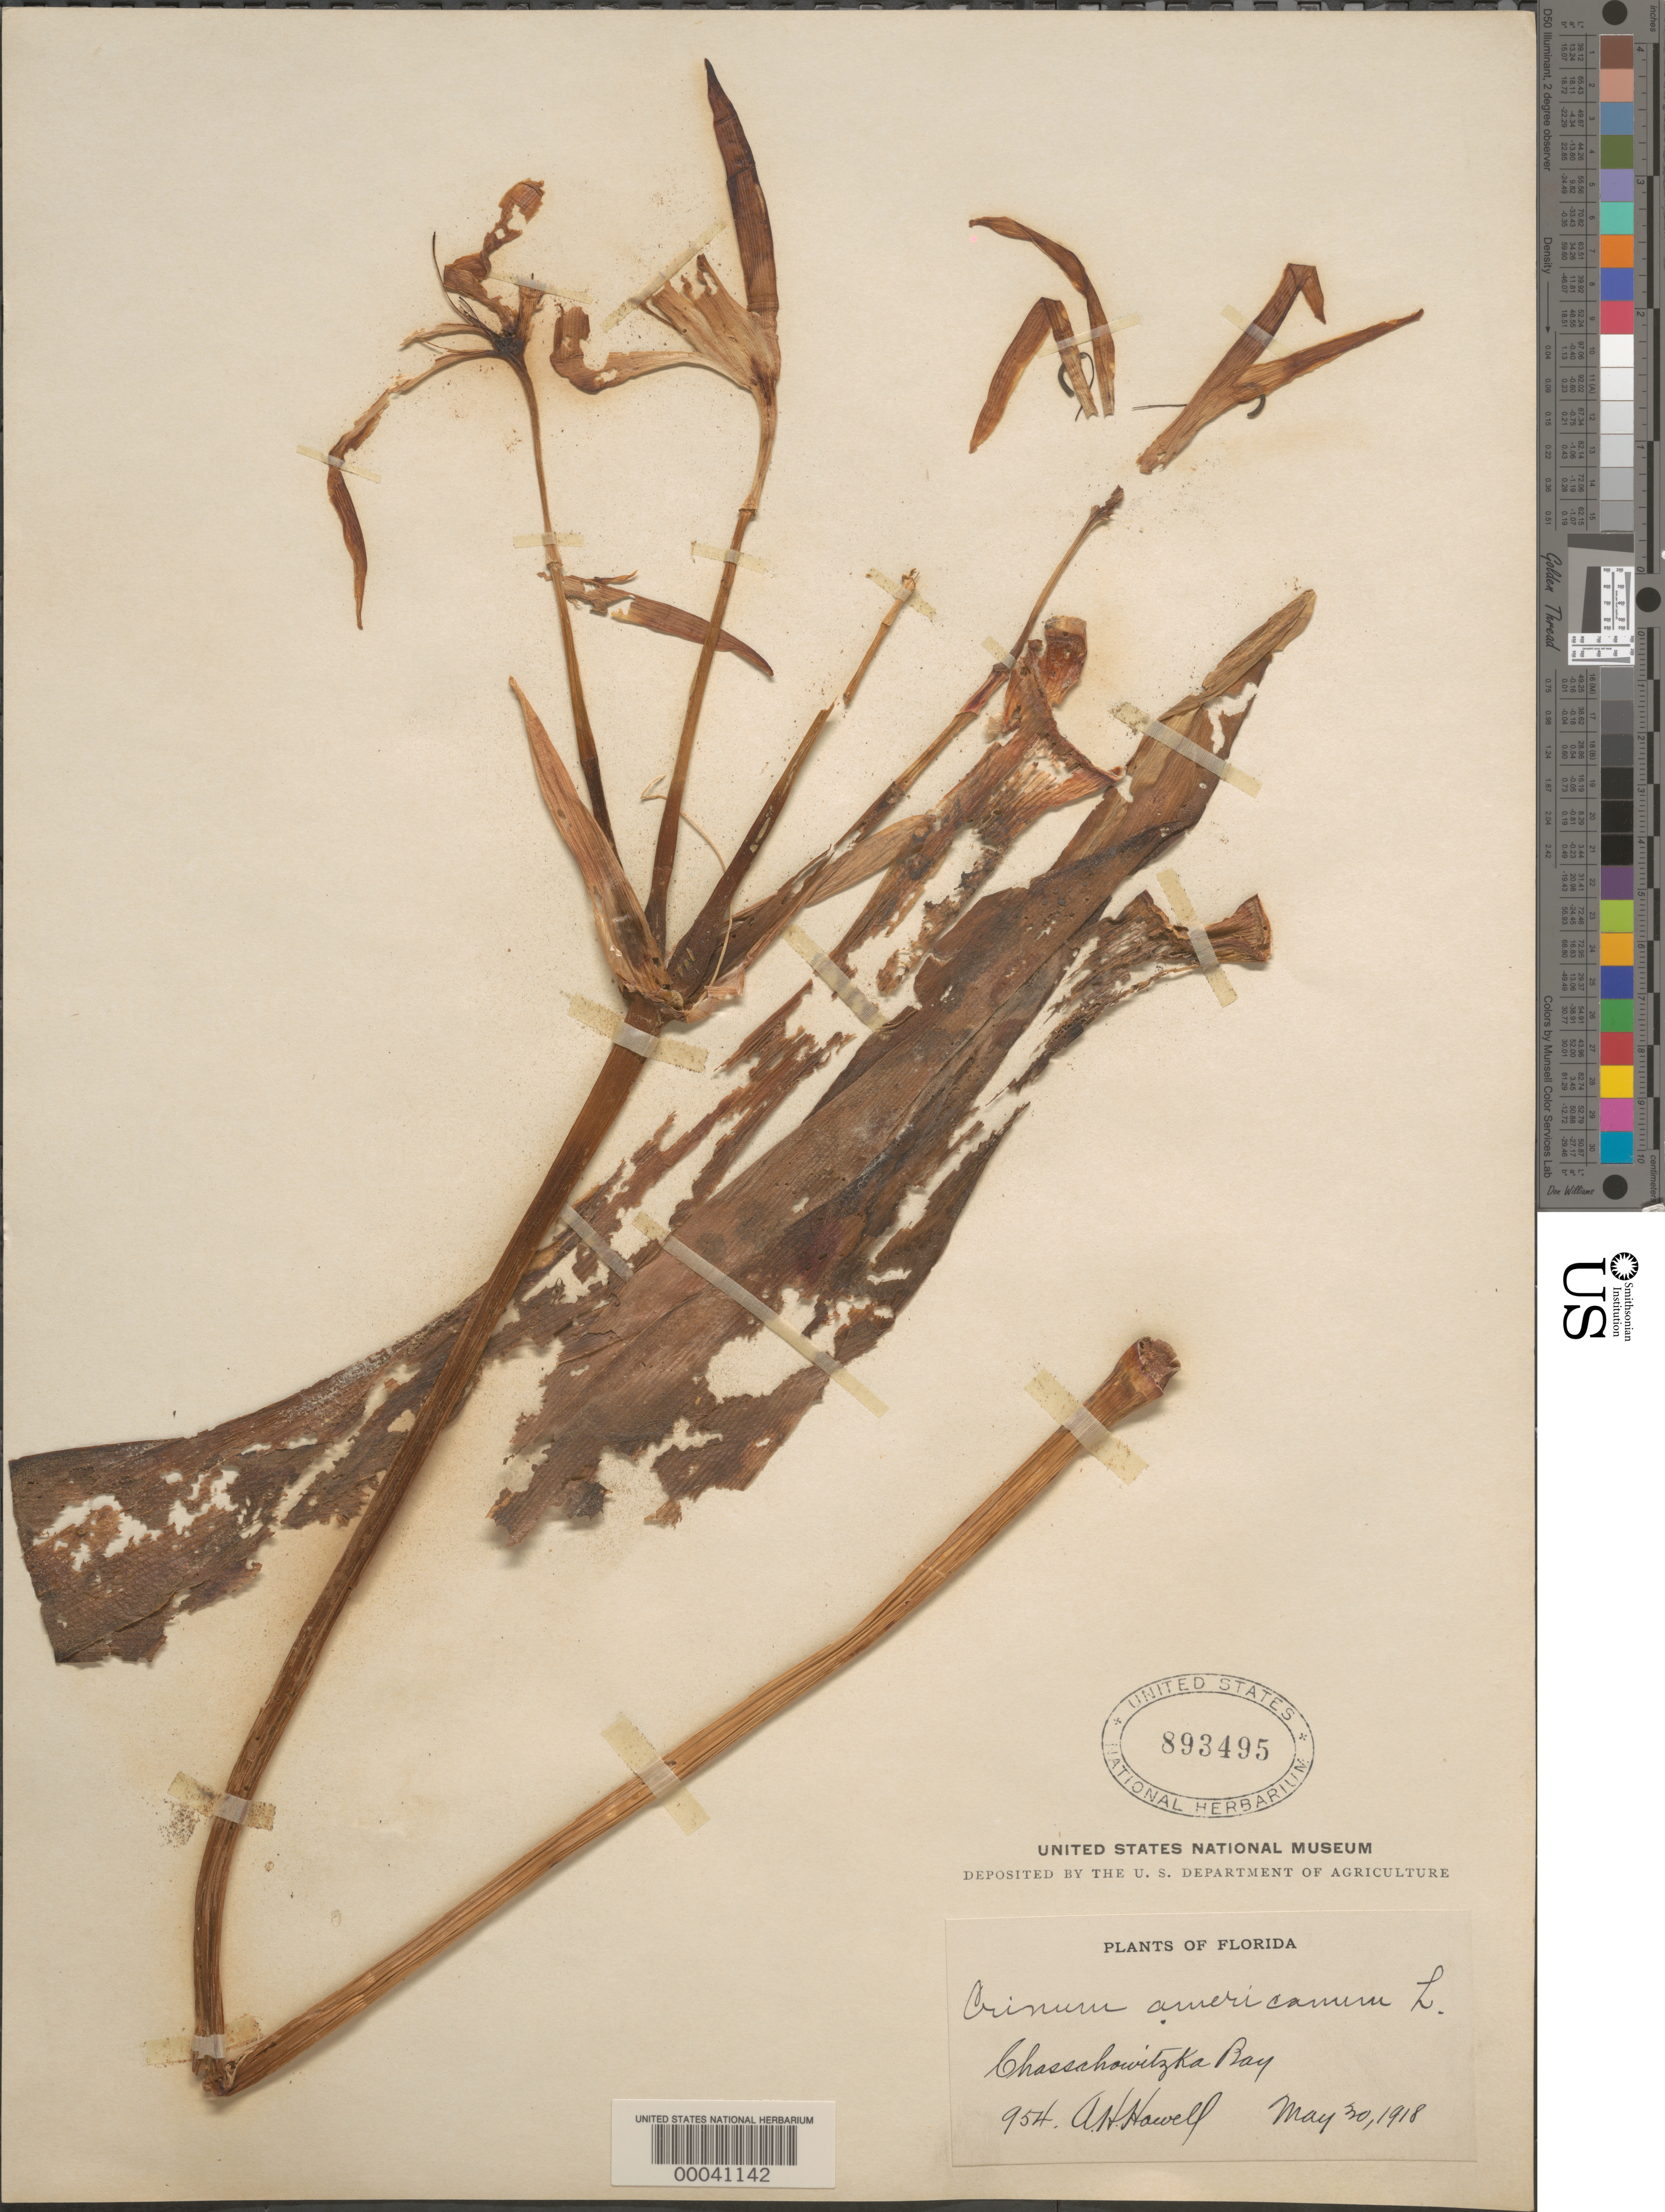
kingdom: Plantae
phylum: Tracheophyta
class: Liliopsida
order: Asparagales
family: Amaryllidaceae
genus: Crinum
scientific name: Crinum americanum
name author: L.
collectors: A. H. Howell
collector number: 954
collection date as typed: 30 May 1918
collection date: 1918-05-30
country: United States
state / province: Florida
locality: Chassahowitzka bay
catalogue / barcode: US 893495